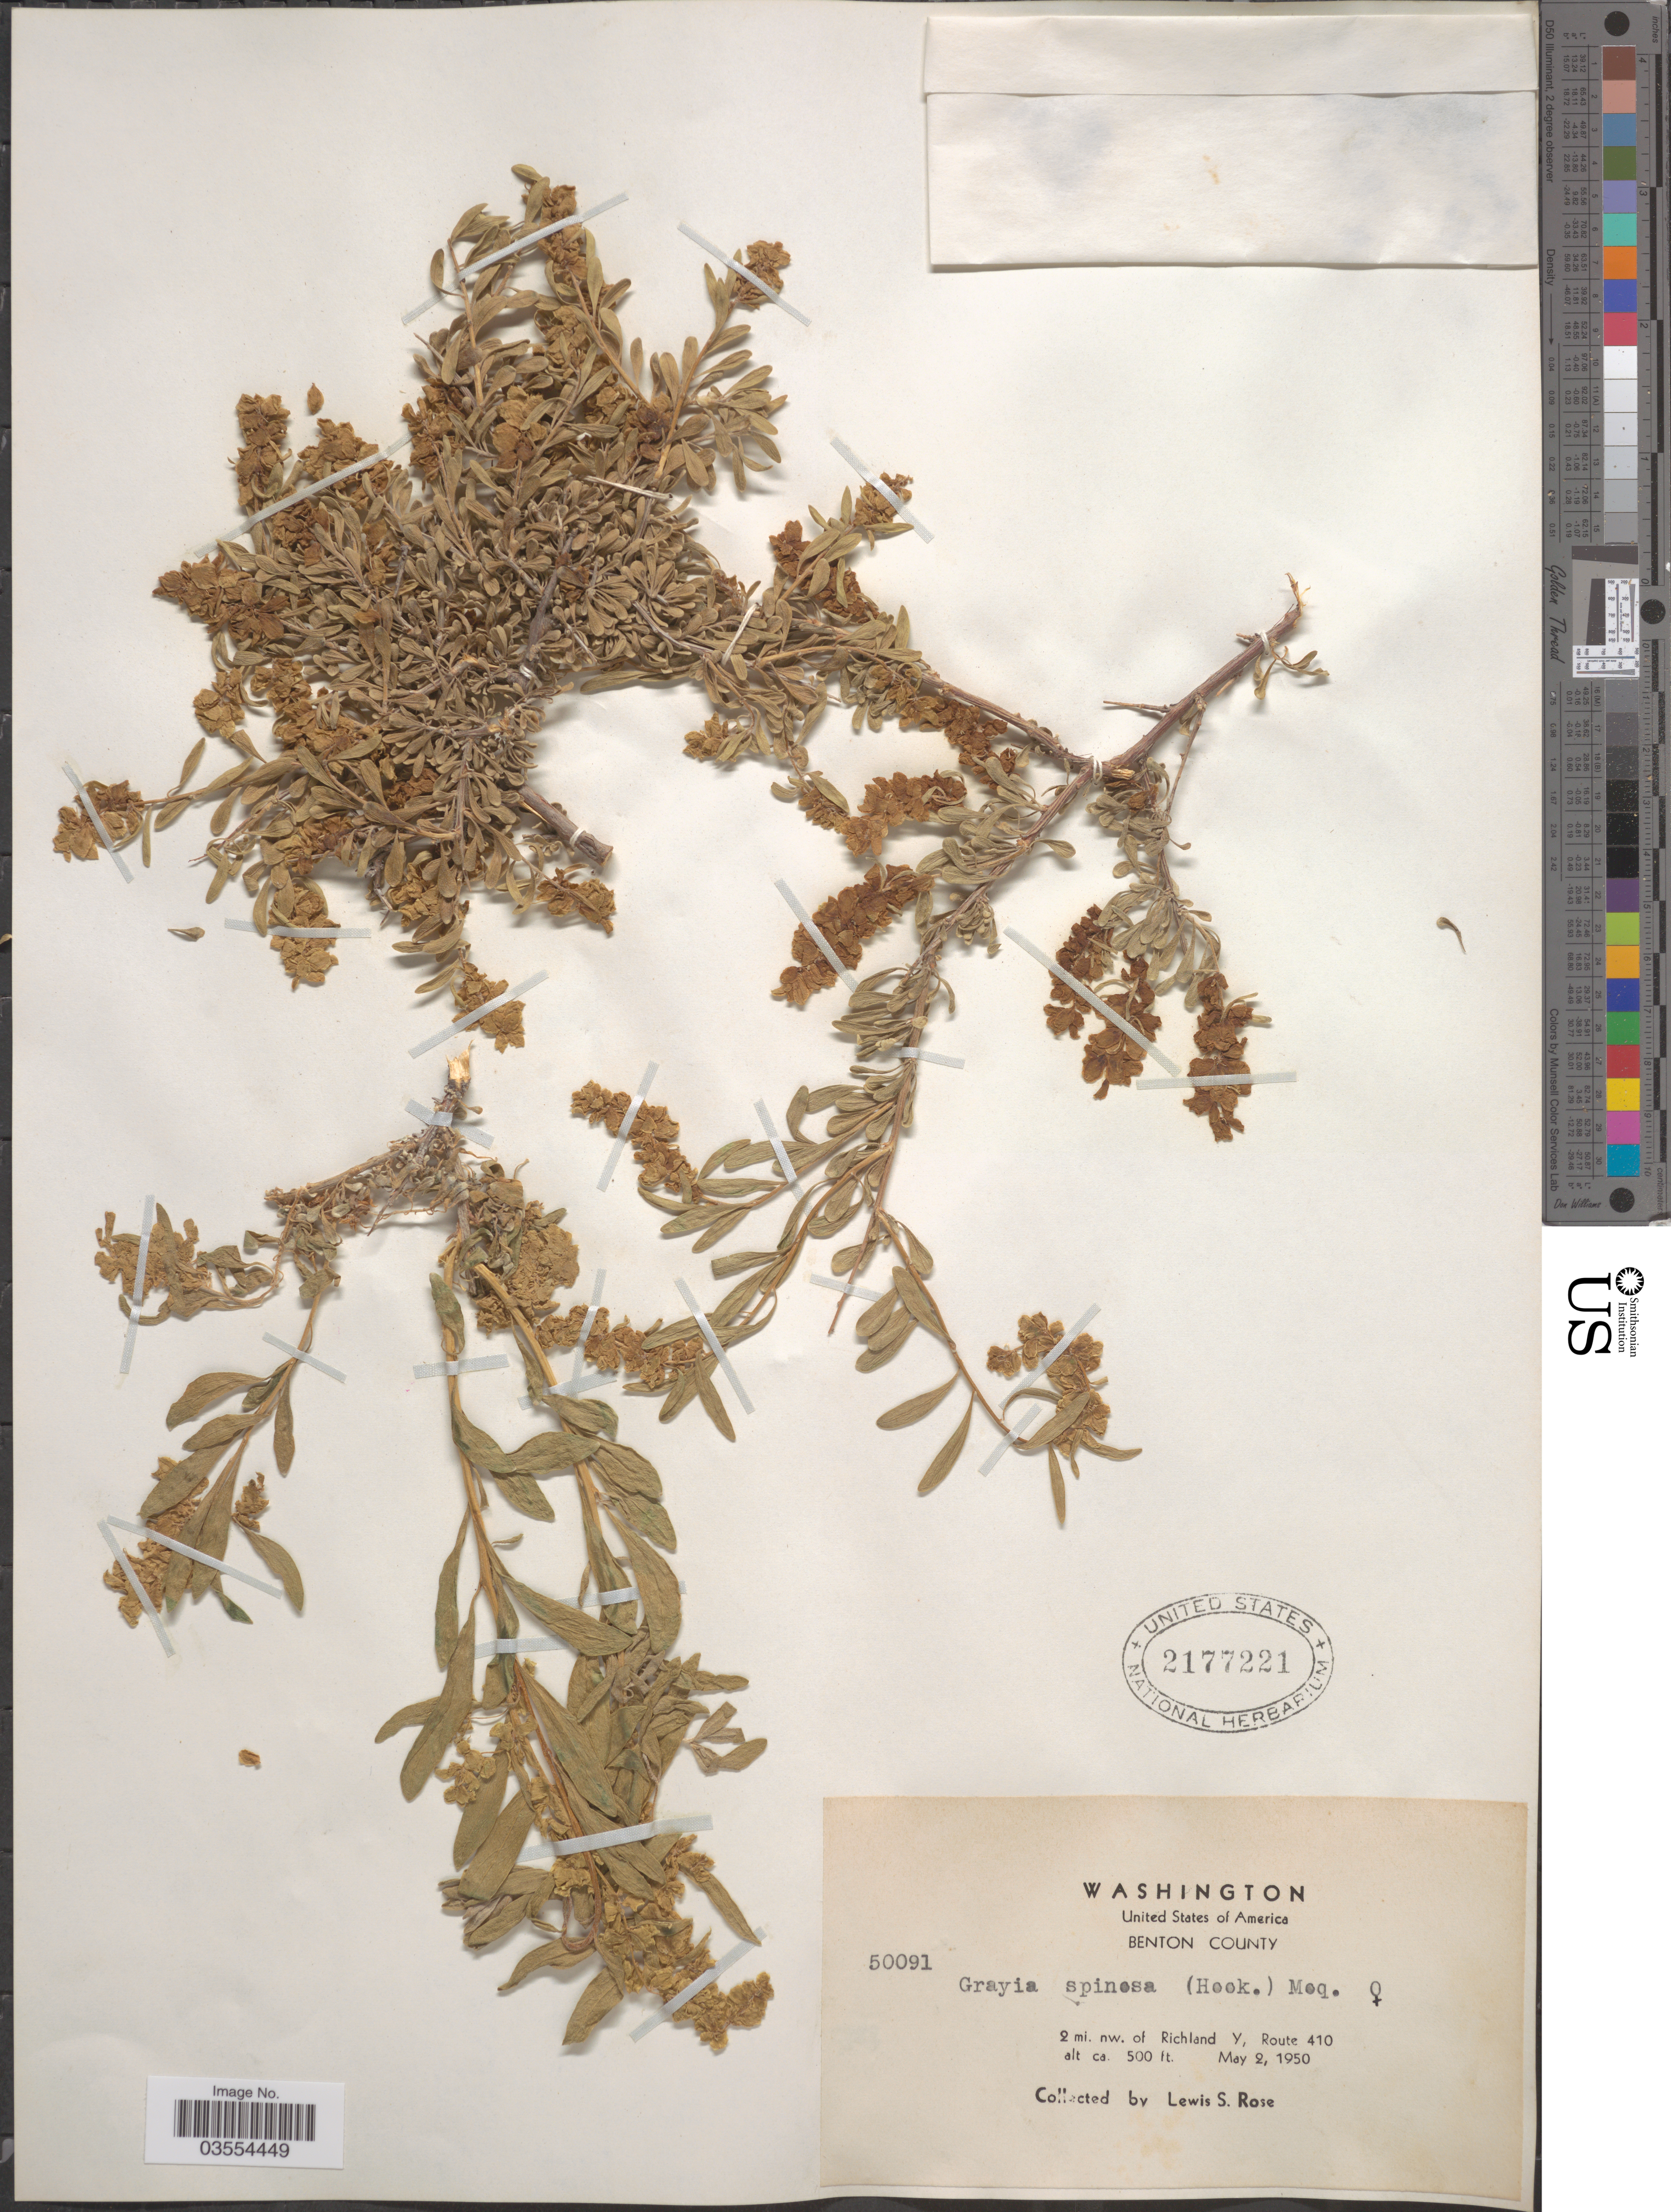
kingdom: Plantae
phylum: Tracheophyta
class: Magnoliopsida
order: Caryophyllales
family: Amaranthaceae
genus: Grayia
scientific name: Grayia spinosa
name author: (Hook.) Moq.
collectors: L. S. Rose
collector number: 50091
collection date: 1950-05-02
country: United States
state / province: Washington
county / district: Benton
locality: Benton County. 2 mi. nw. of Richland Y, Route 410.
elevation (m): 152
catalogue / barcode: US 2177221